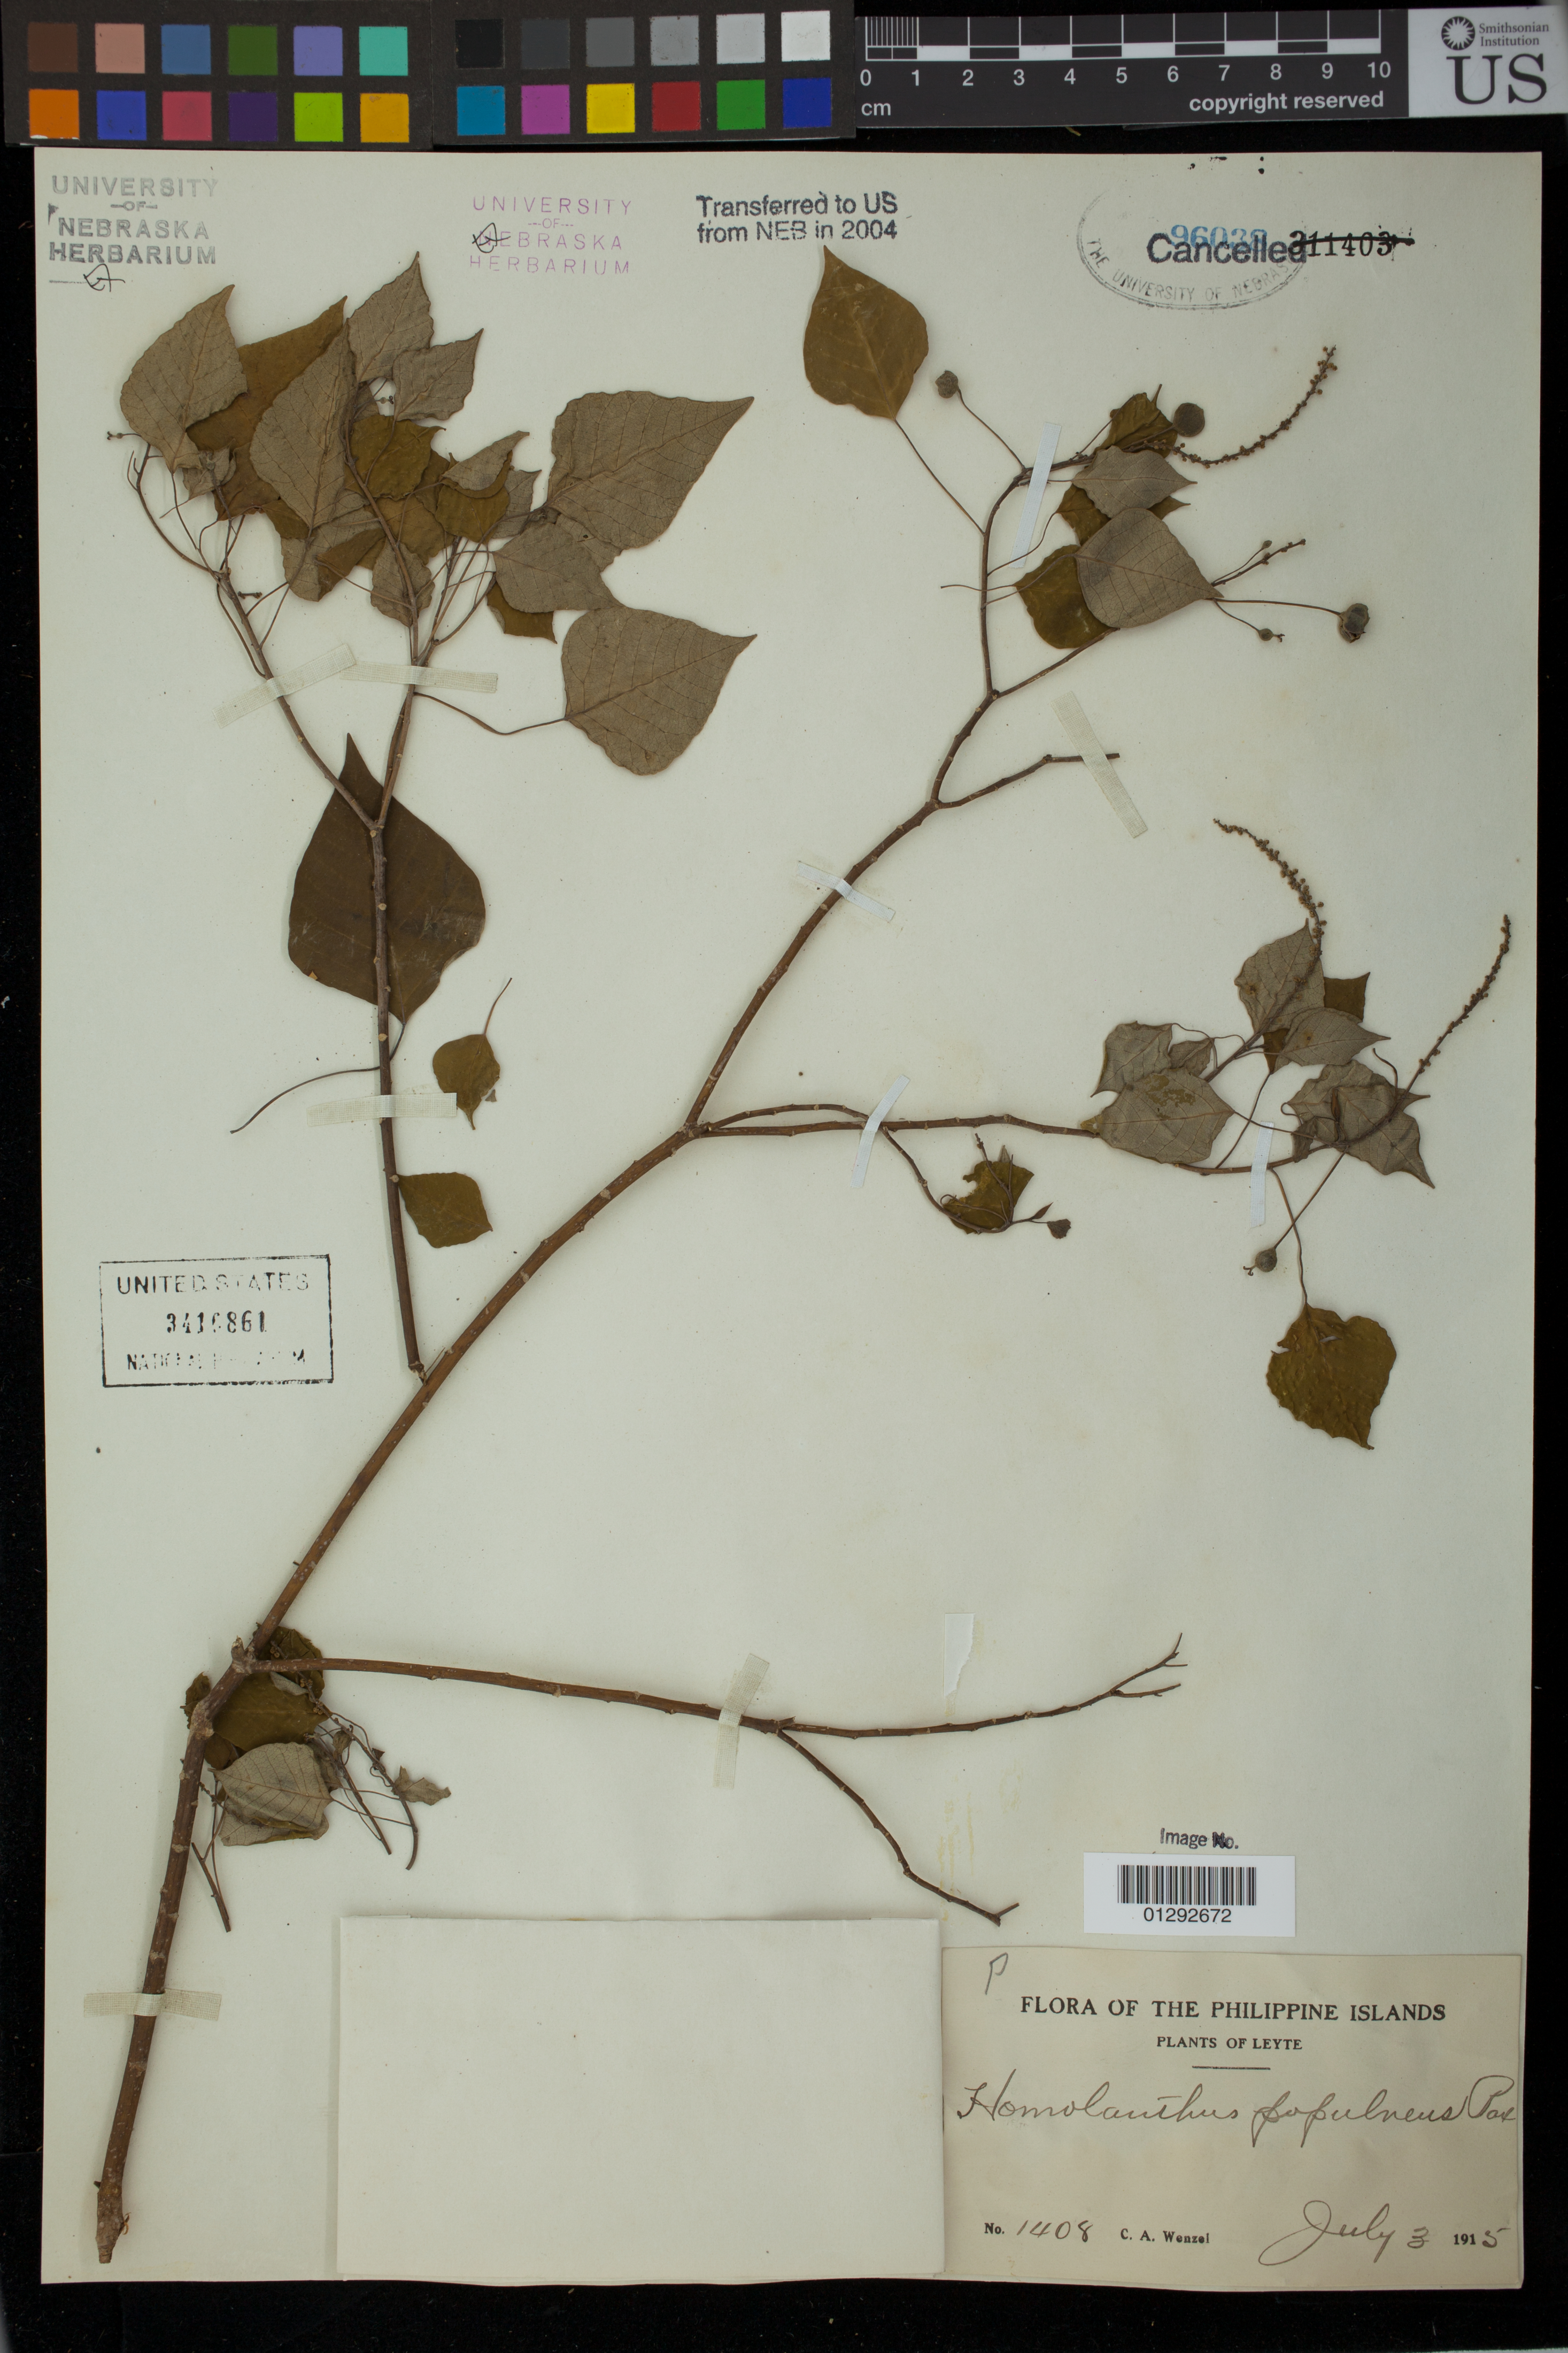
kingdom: Plantae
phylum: Tracheophyta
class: Magnoliopsida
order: Malpighiales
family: Euphorbiaceae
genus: Homalanthus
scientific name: Homalanthus populneus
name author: (Geiseler) Kuntze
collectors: C. Wenzel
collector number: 1408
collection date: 1915-07-03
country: Philippines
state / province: Eastern Visayas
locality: Leyte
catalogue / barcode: US 3416861